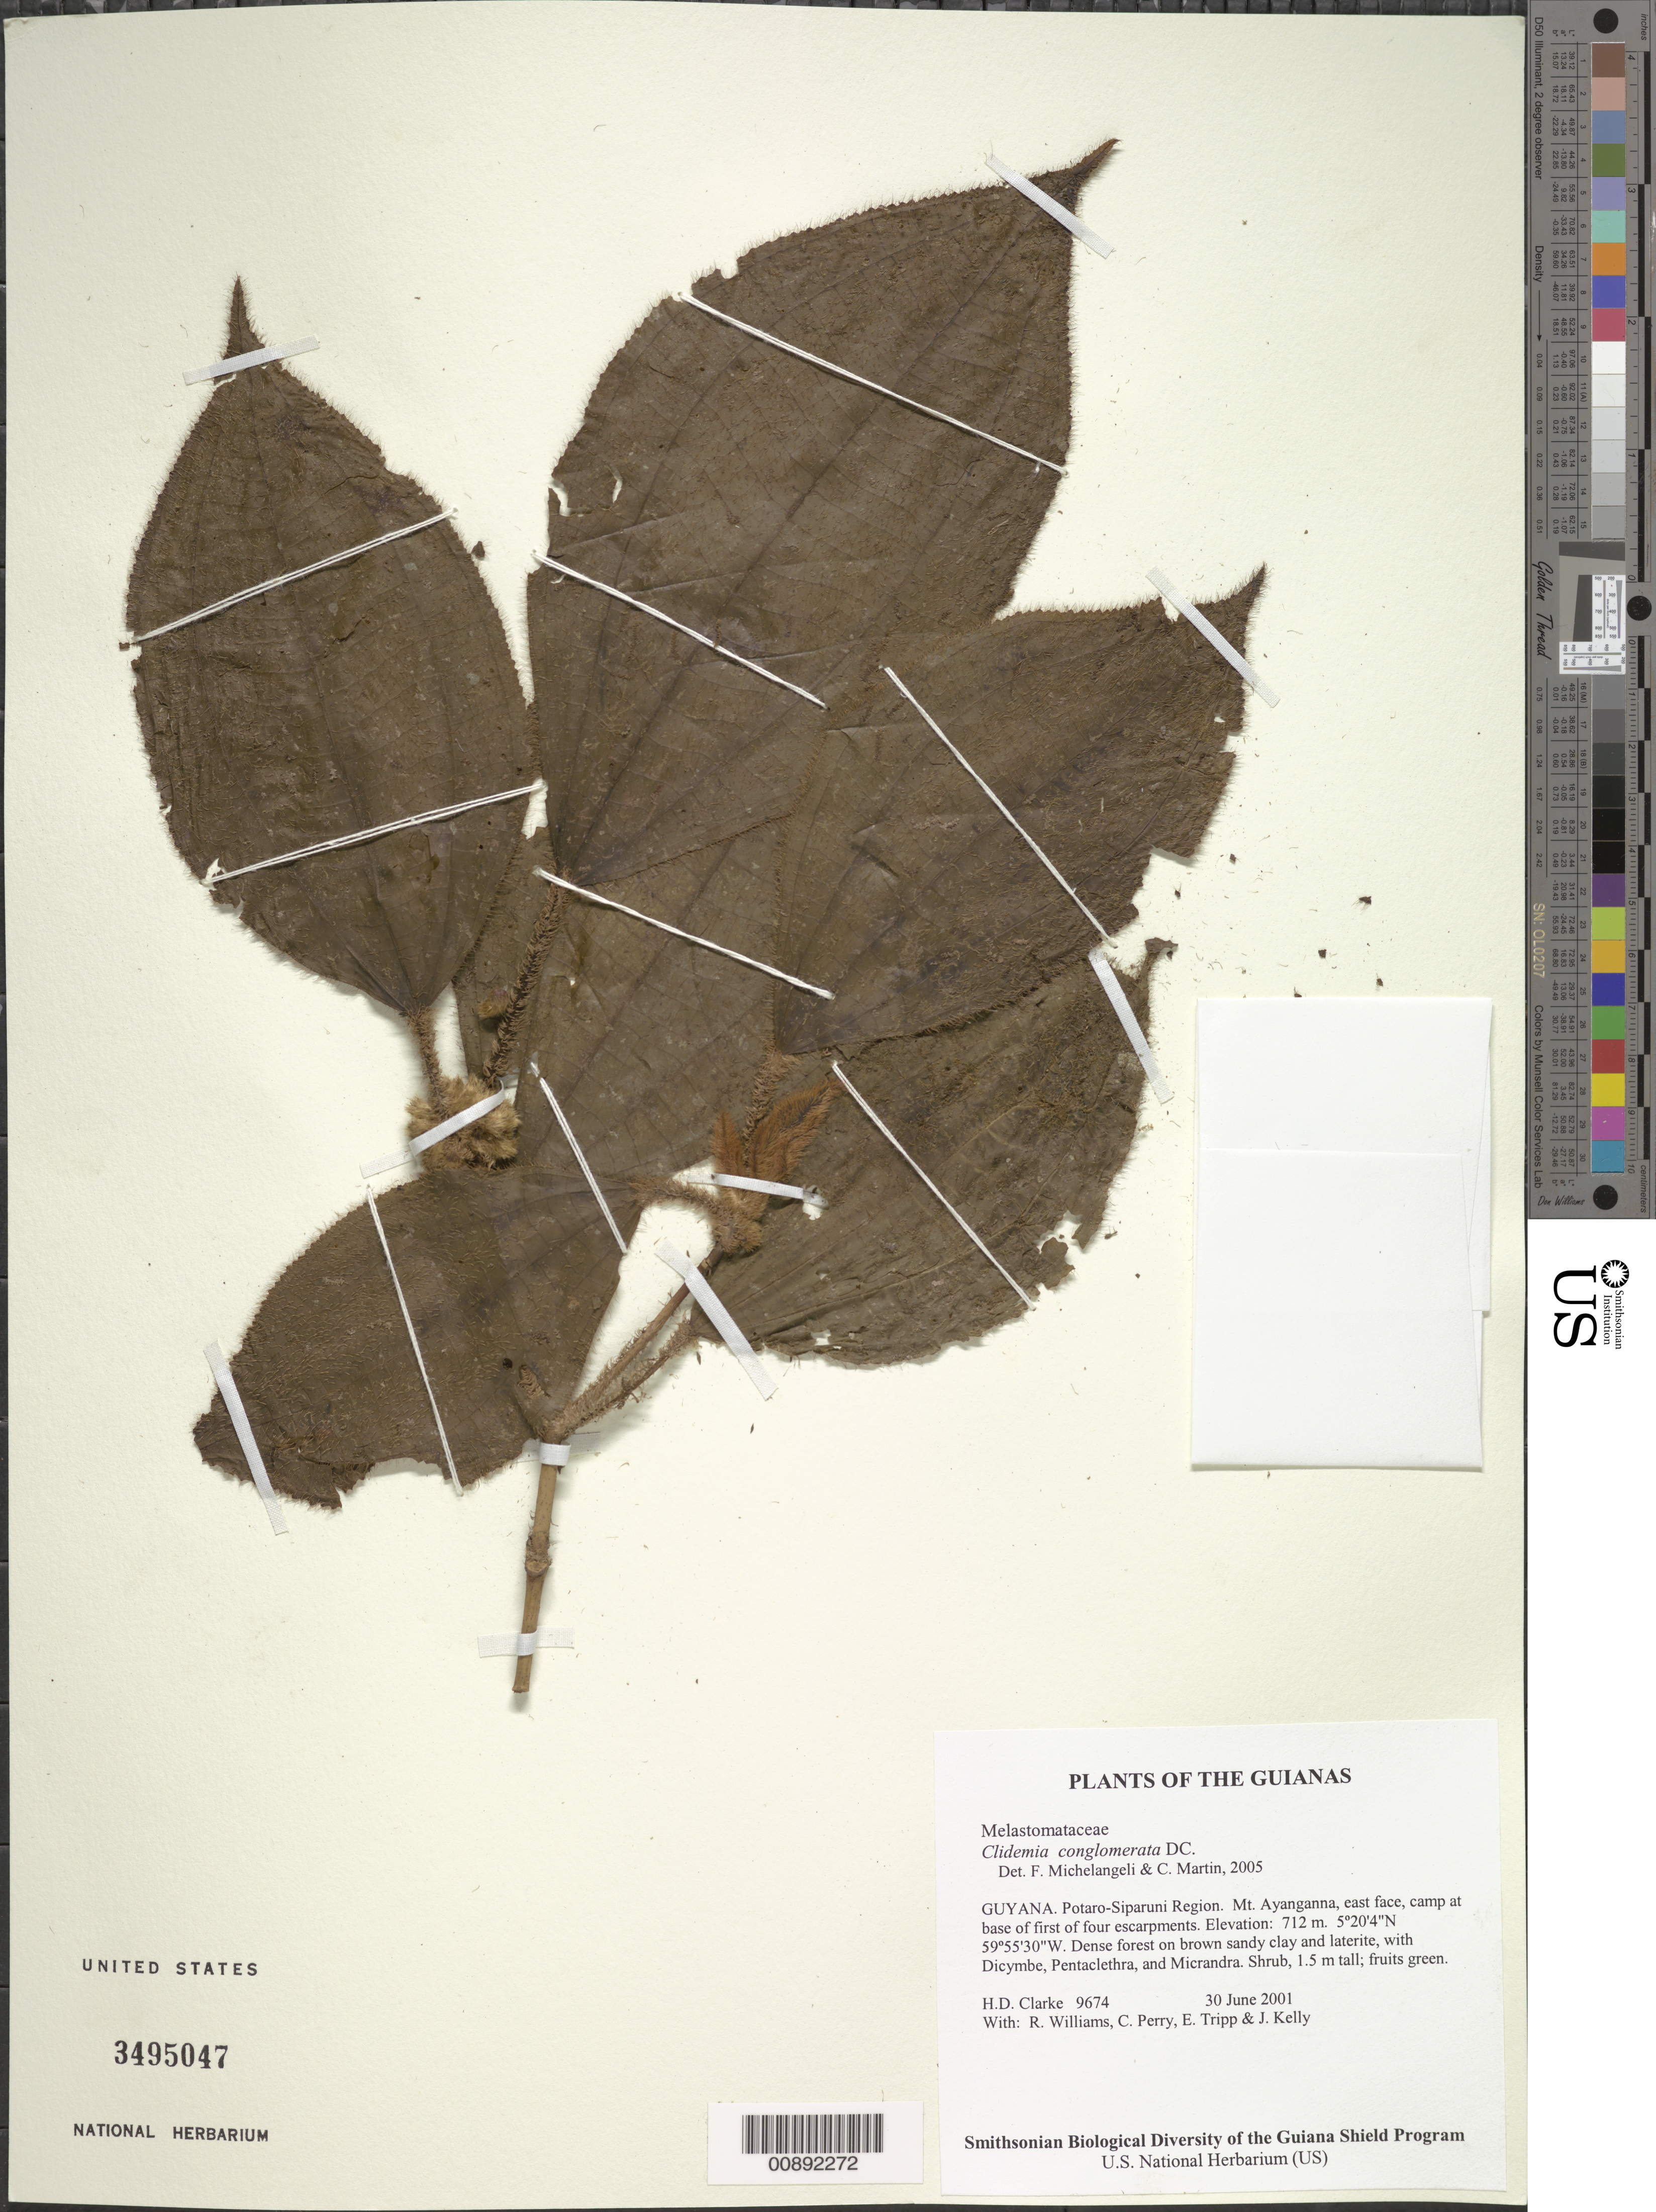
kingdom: Plantae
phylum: Tracheophyta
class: Magnoliopsida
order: Myrtales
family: Melastomataceae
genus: Clidemia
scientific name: Clidemia conglomerata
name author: DC.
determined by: Michelangeli, F. A.; Martin, C.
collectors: H. D. Clarke, R. Williams, C. Perry, E. Tripp & J. Kelly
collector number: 9674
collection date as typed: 30 June 2001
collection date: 2001-06-30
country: Guyana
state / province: Potaro-Siparuni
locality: Mt. Ayanganna, east face, camp at base of first of four escarpments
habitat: Dense forest on brown sandy clay and laterite, with Dicymbe, Pentaclethra, and Micrandra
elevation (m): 712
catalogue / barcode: US 3495047